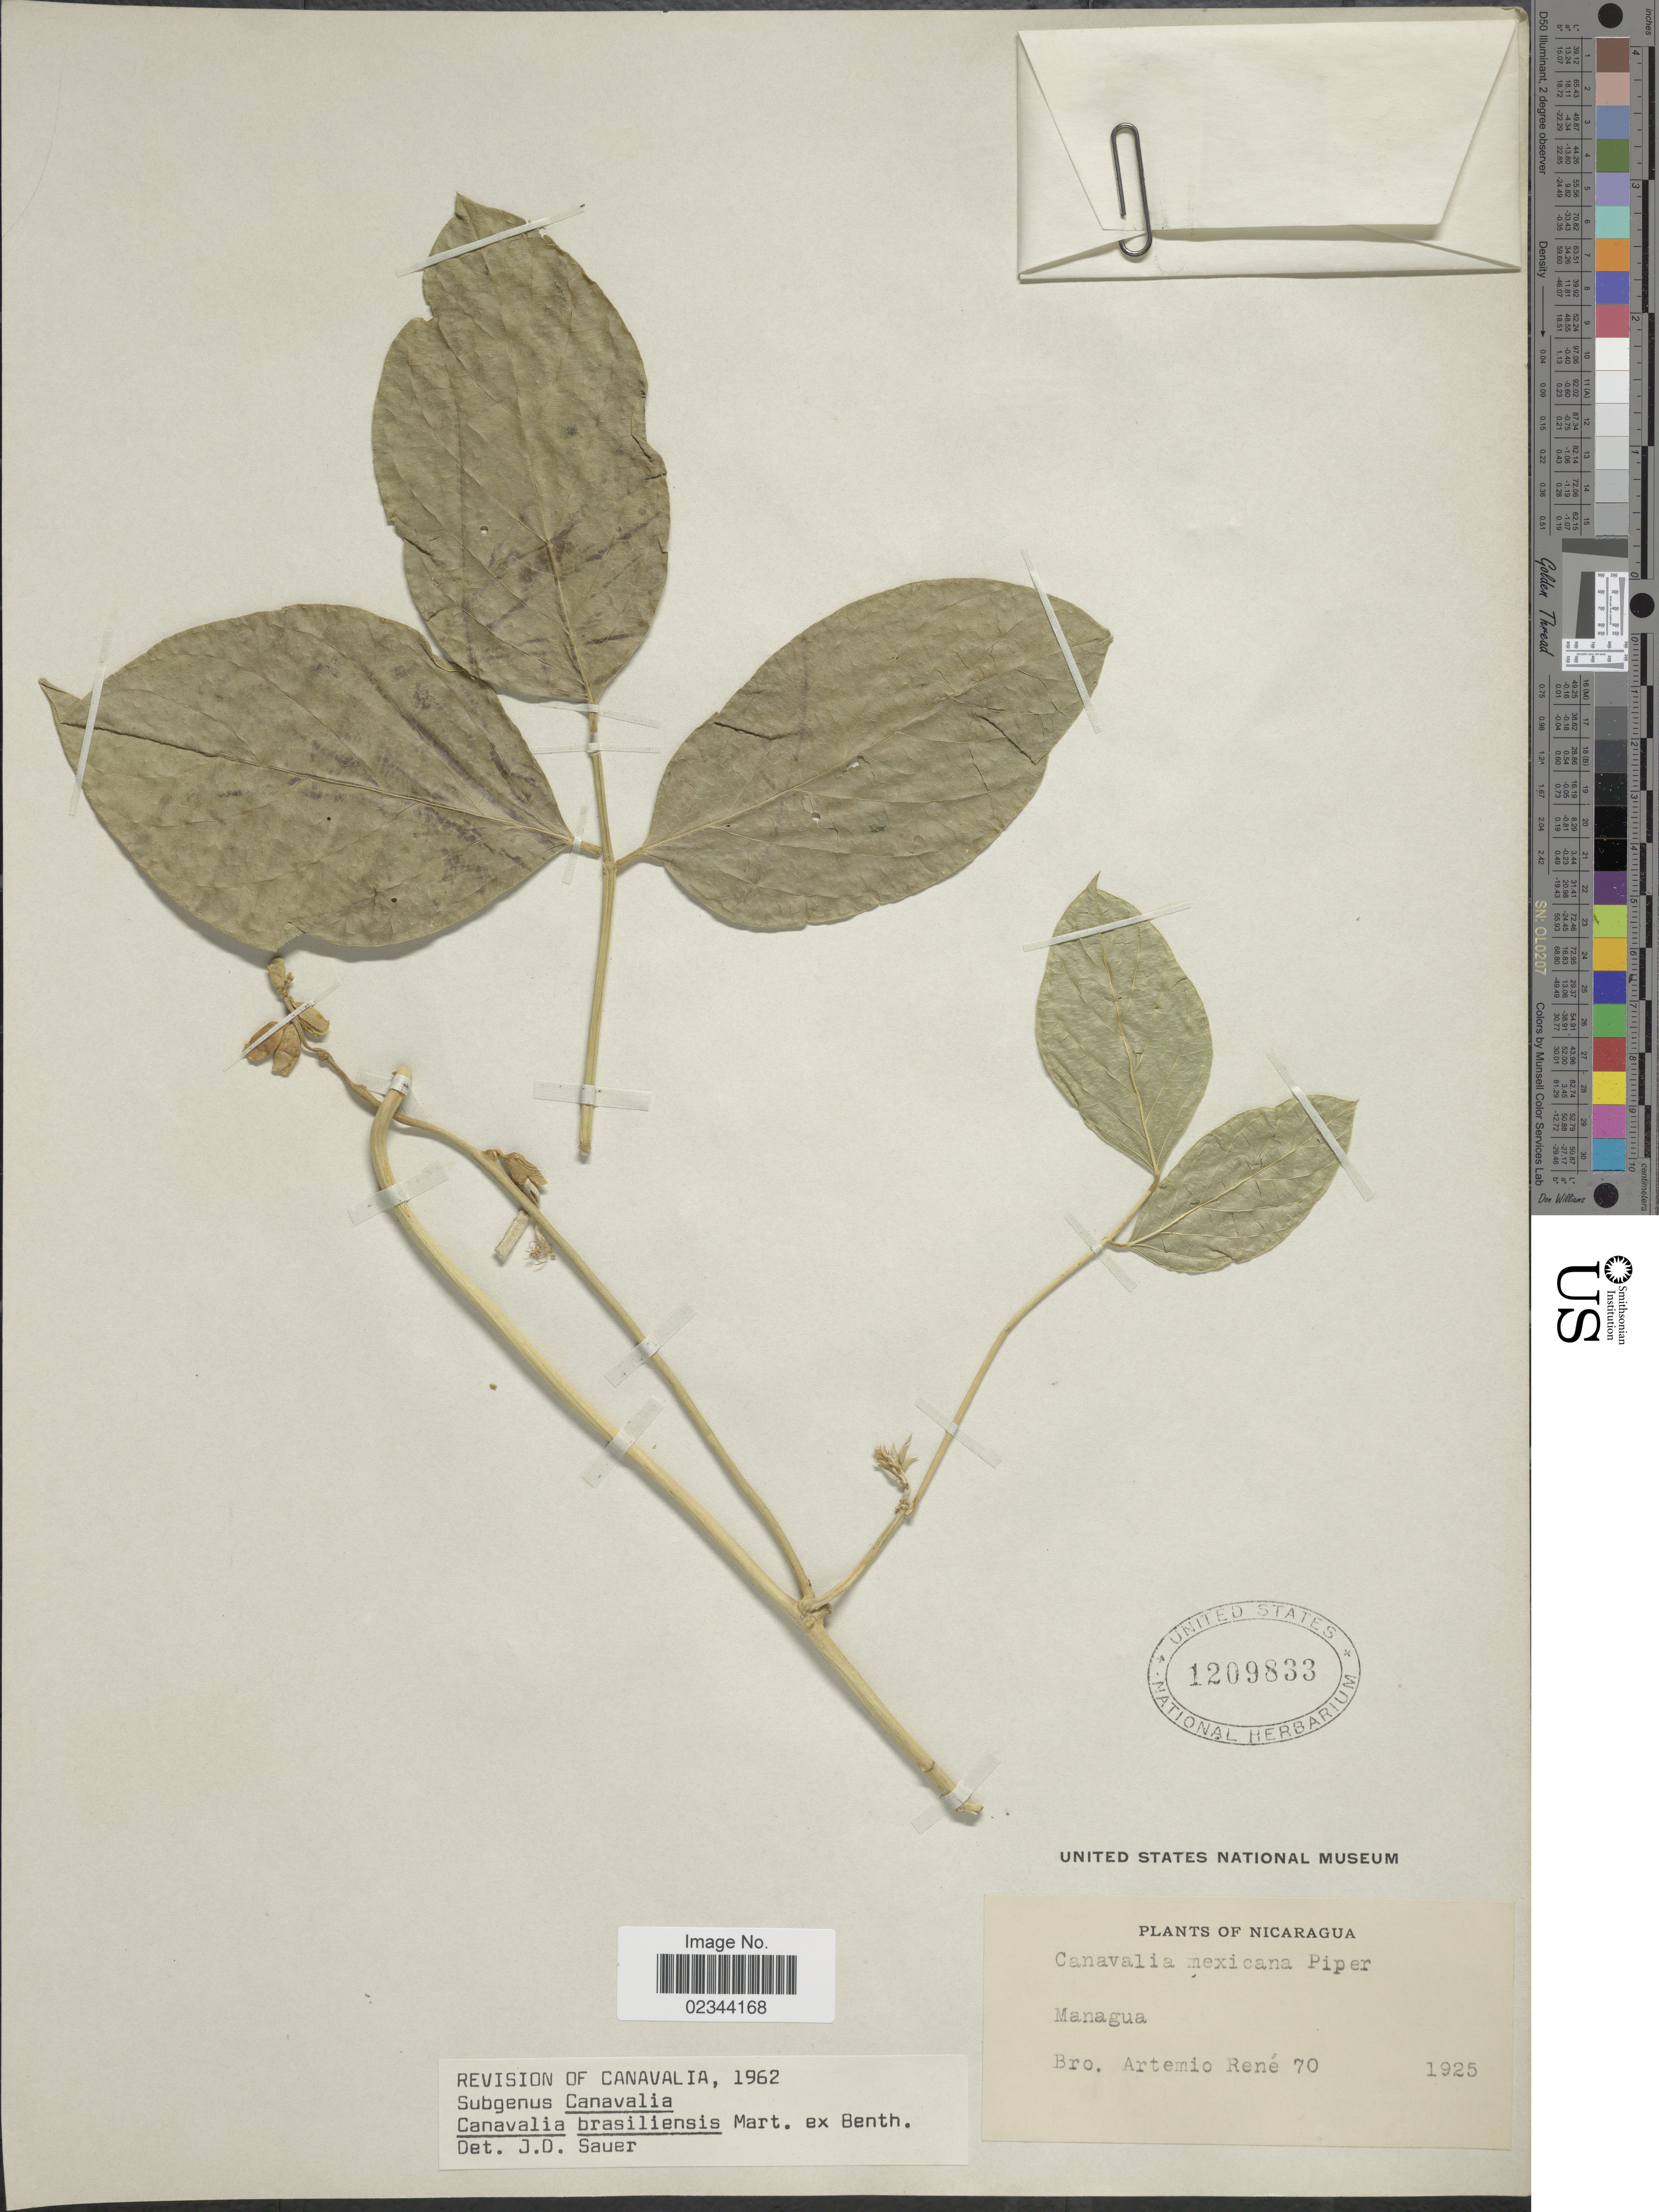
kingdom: Plantae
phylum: Tracheophyta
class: Magnoliopsida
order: Fabales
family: Fabaceae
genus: Canavalia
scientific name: Canavalia brasiliensis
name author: Mart. ex Benth.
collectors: B. Rene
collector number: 70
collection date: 1925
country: Nicaragua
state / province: Managua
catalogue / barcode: US 1209833